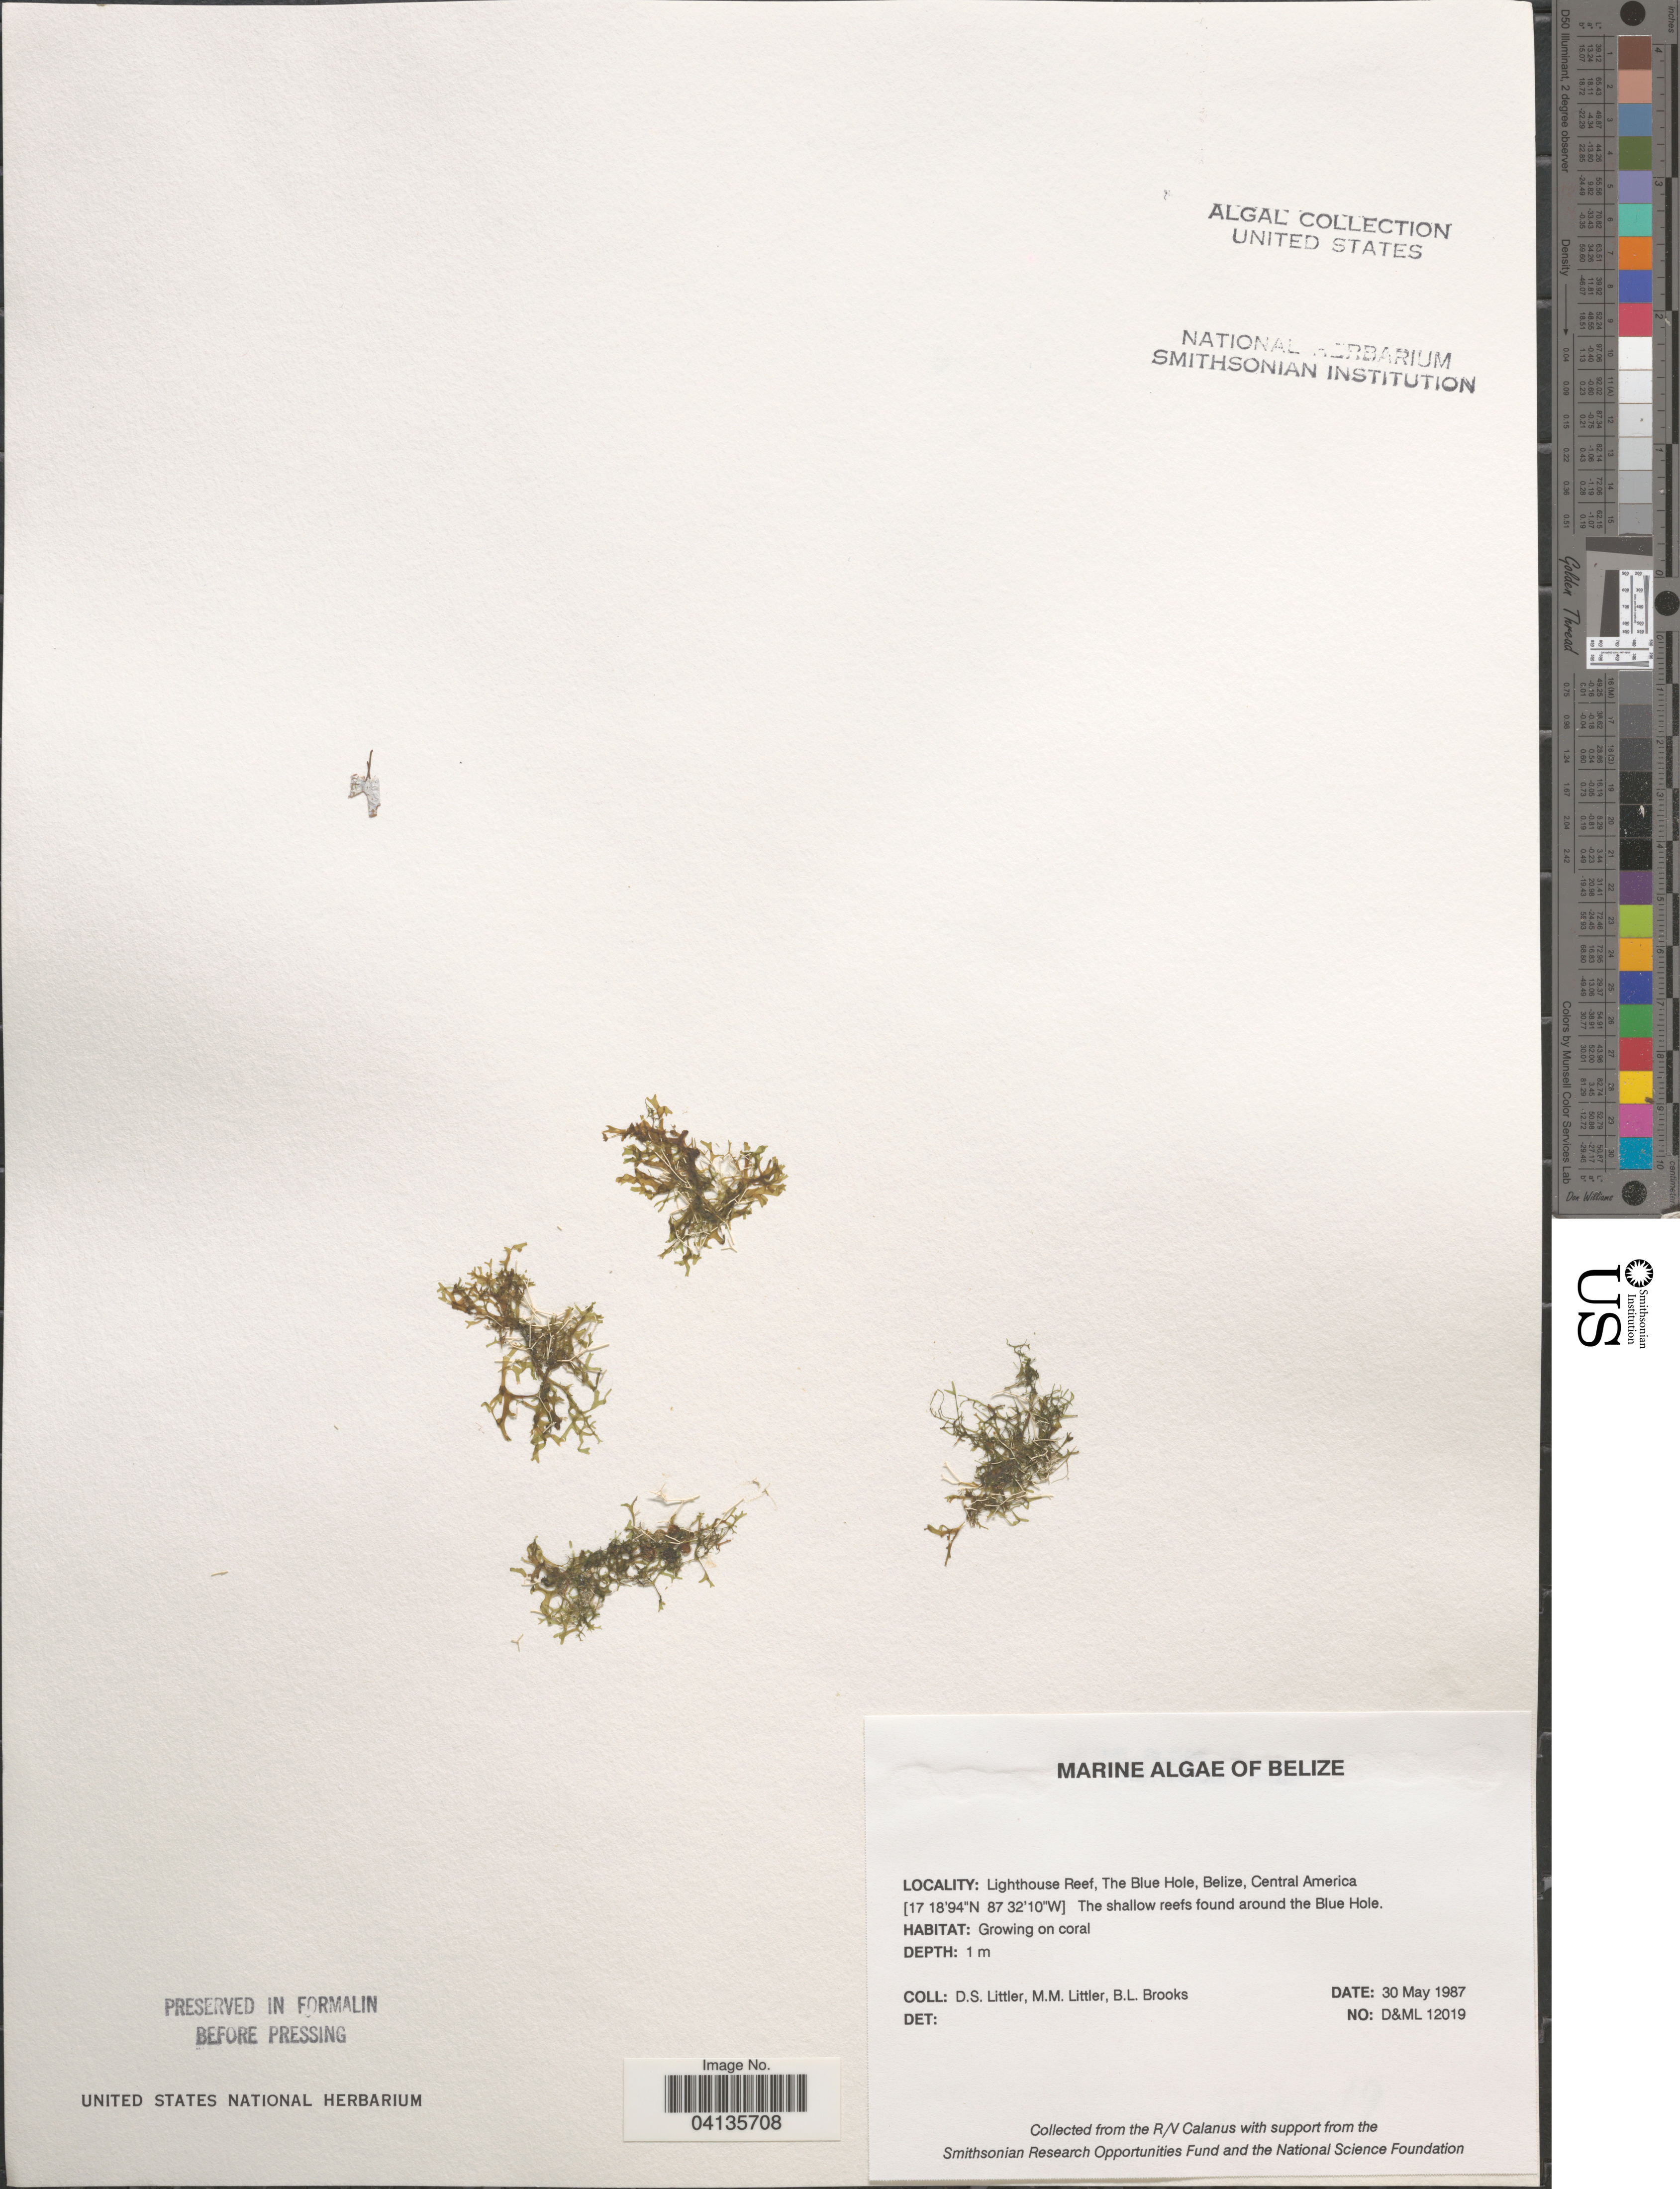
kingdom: Plantae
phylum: Rhodophyta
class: Florideophyceae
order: Corallinales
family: Corallinaceae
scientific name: Crustose Coralline Algae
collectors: D. S. Littler & B. Brooks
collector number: D&ML12019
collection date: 1987-05-30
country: Belize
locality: Lighthouse Reef, The Blue Hole. The shallow reefs found around the Blue Hole.